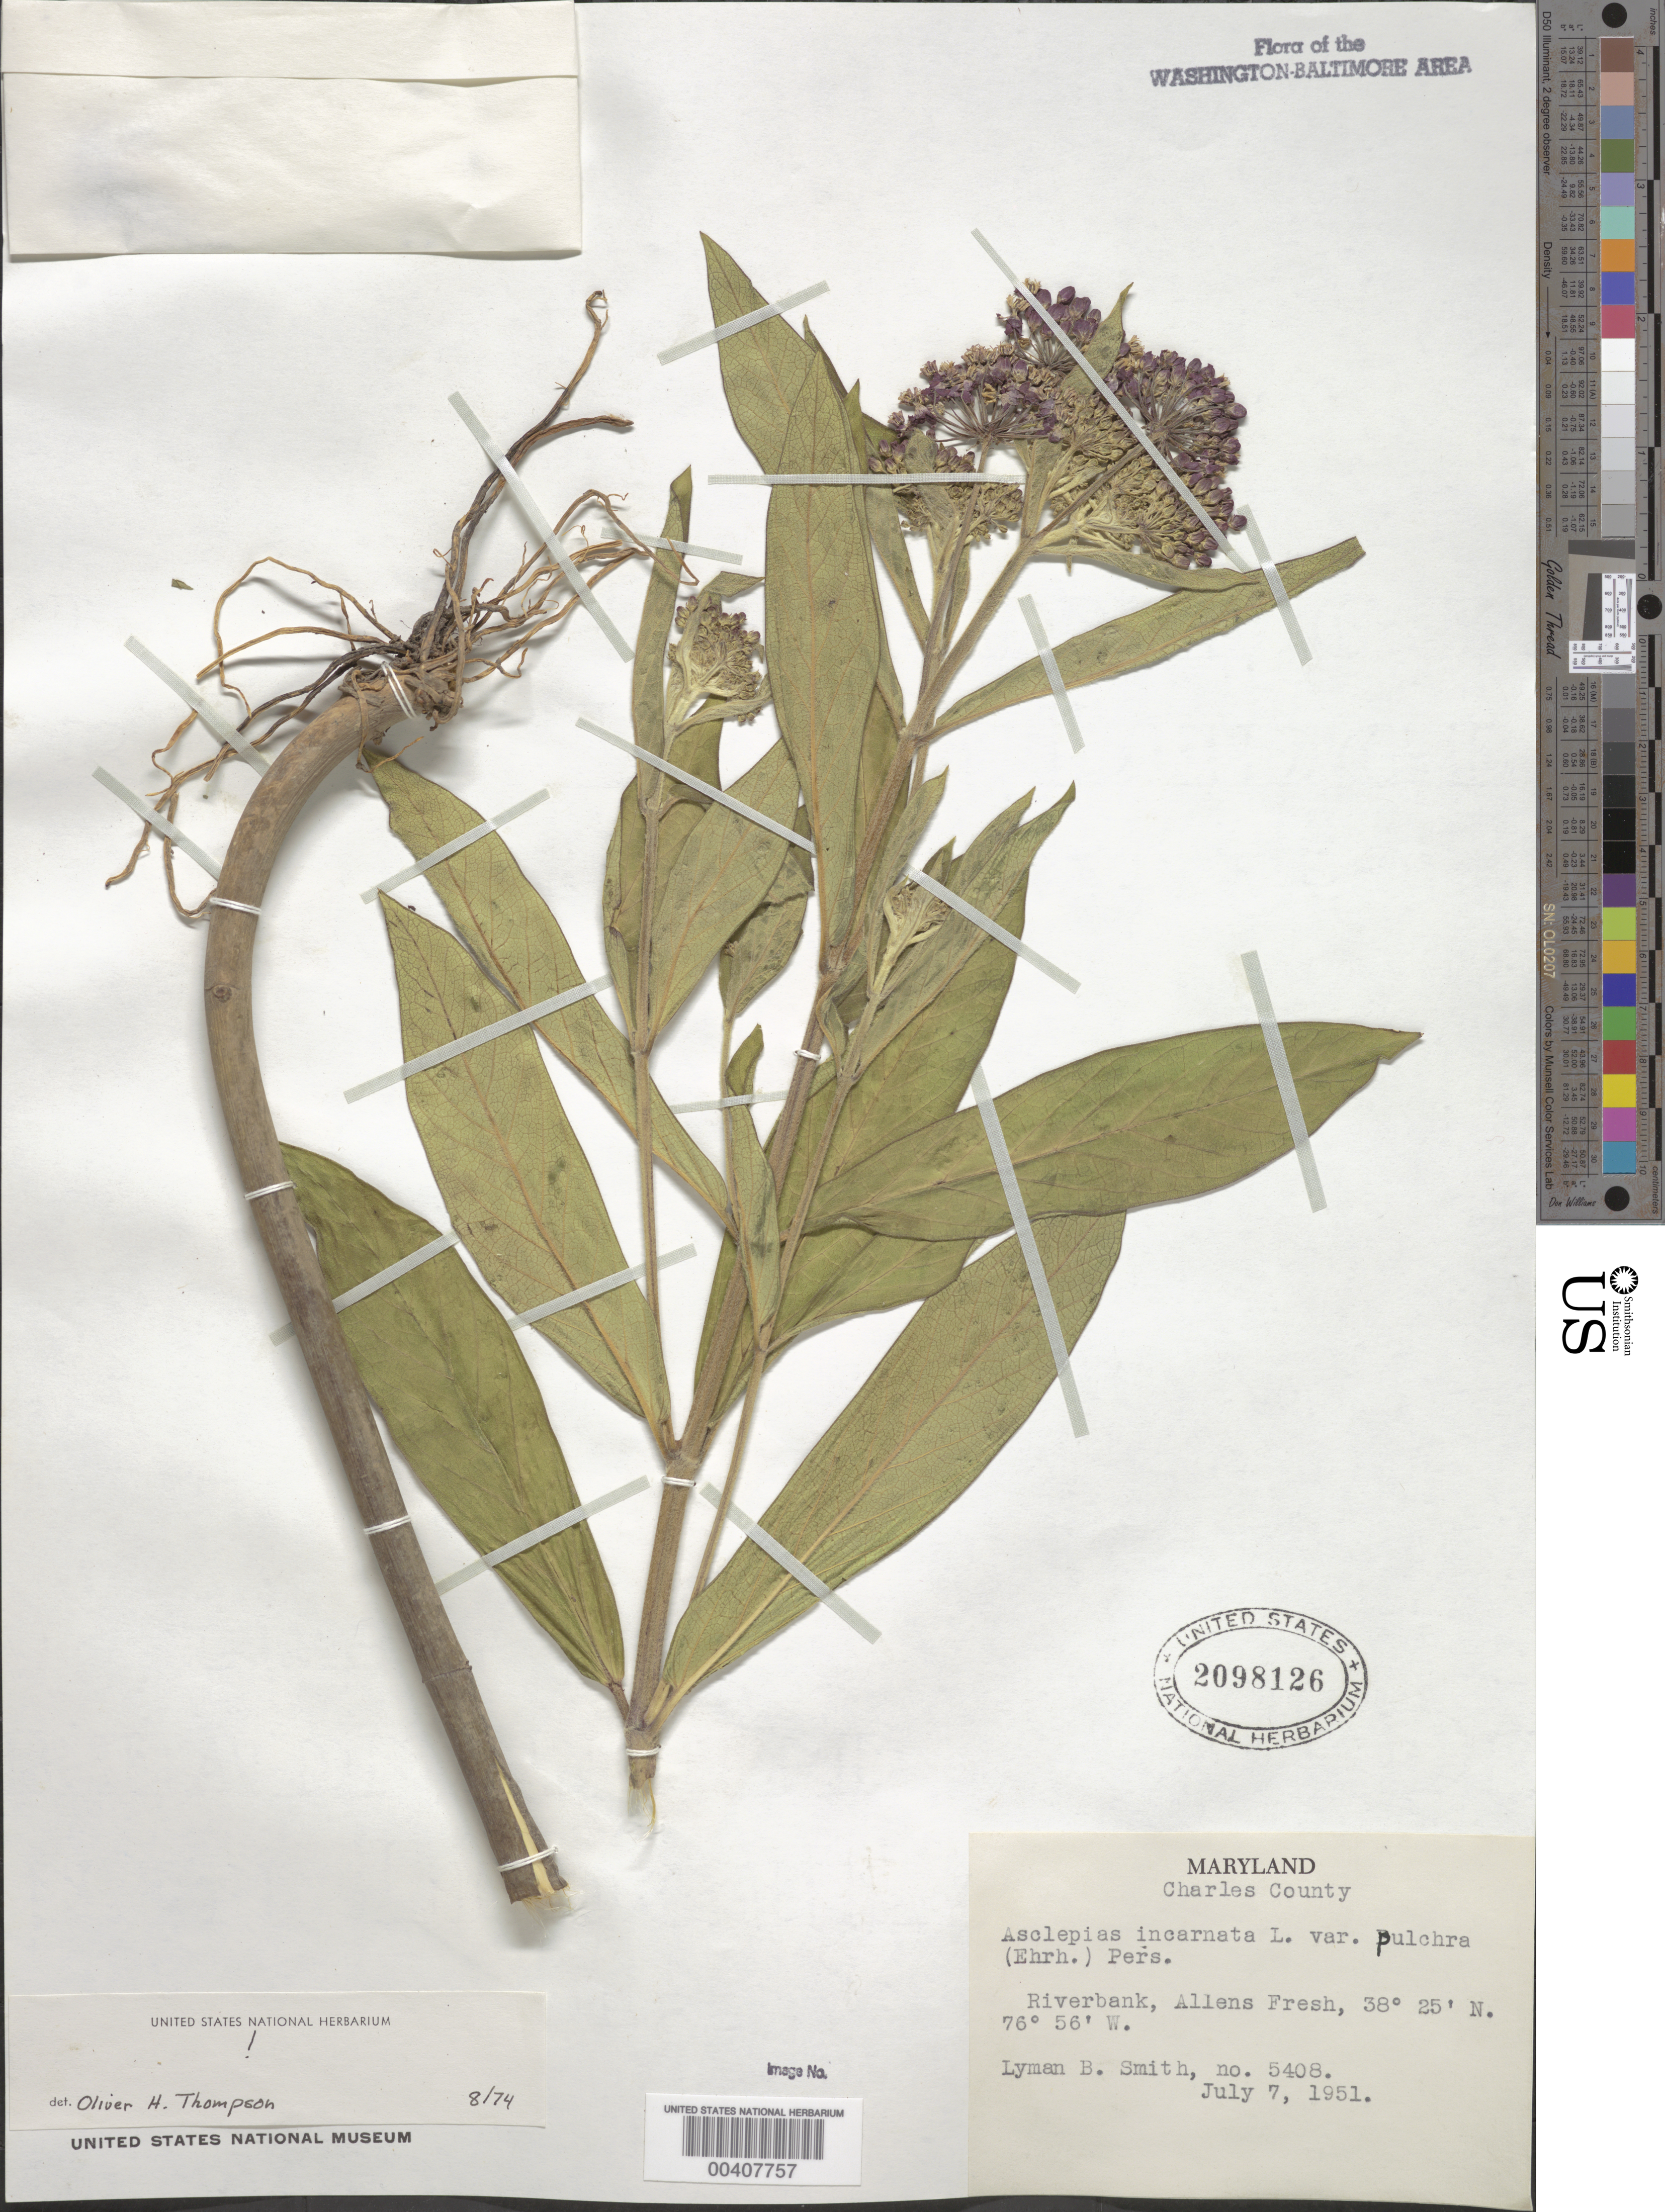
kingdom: Plantae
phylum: Tracheophyta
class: Magnoliopsida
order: Gentianales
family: Apocynaceae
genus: Asclepias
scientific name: Asclepias incarnata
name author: L.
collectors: L. Smith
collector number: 5408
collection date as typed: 07 Jul 1951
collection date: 1951-07-07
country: United States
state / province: Maryland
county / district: Charles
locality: Allens Fresh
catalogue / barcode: US 2098126